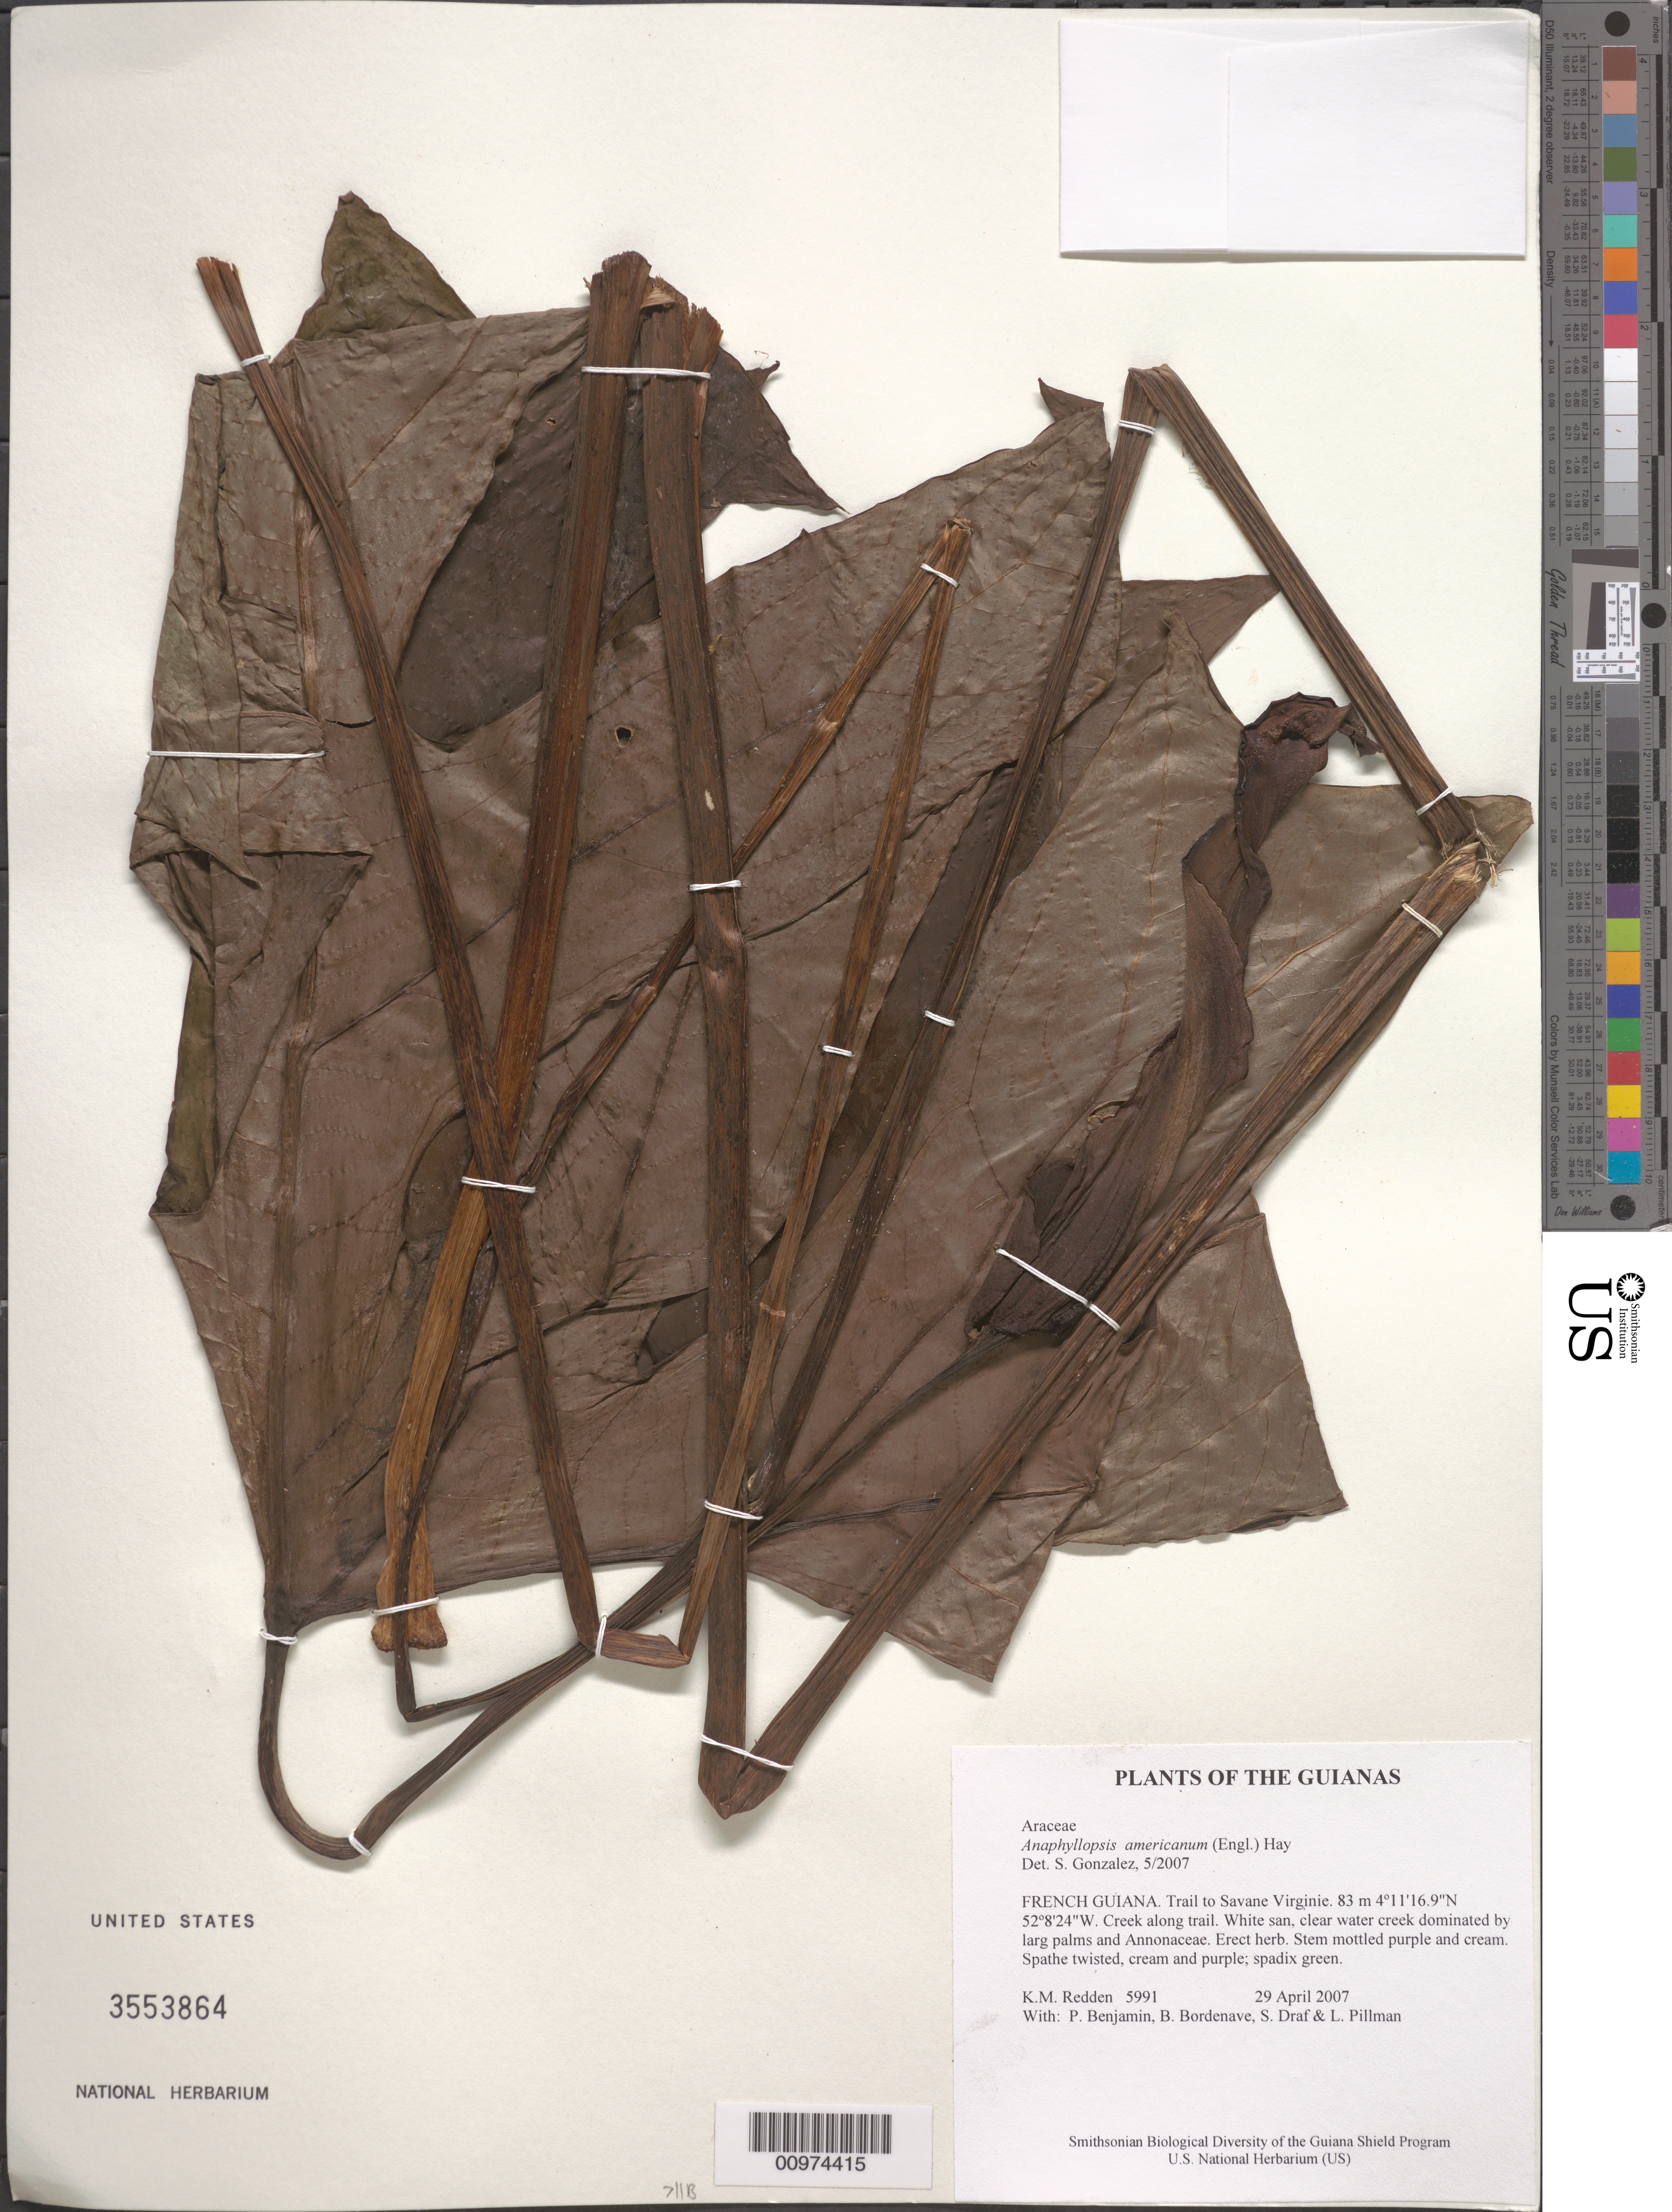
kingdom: Plantae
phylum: Tracheophyta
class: Liliopsida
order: Alismatales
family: Araceae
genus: Anaphyllopsis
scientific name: Anaphyllopsis americana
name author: (Engl.) A. Hay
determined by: Gonzalez, Sophie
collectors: K. M. Redden, P. Benjamin, B. Bordenave, S. Draf & L. Pillman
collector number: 5991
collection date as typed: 29 April 2007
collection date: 2007-04-29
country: French Guiana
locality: Trail to Savane Virginie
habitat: Creek along trail. White sand, clear water creek dominated by large palms and Annonaceae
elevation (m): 83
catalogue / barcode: US 3553864